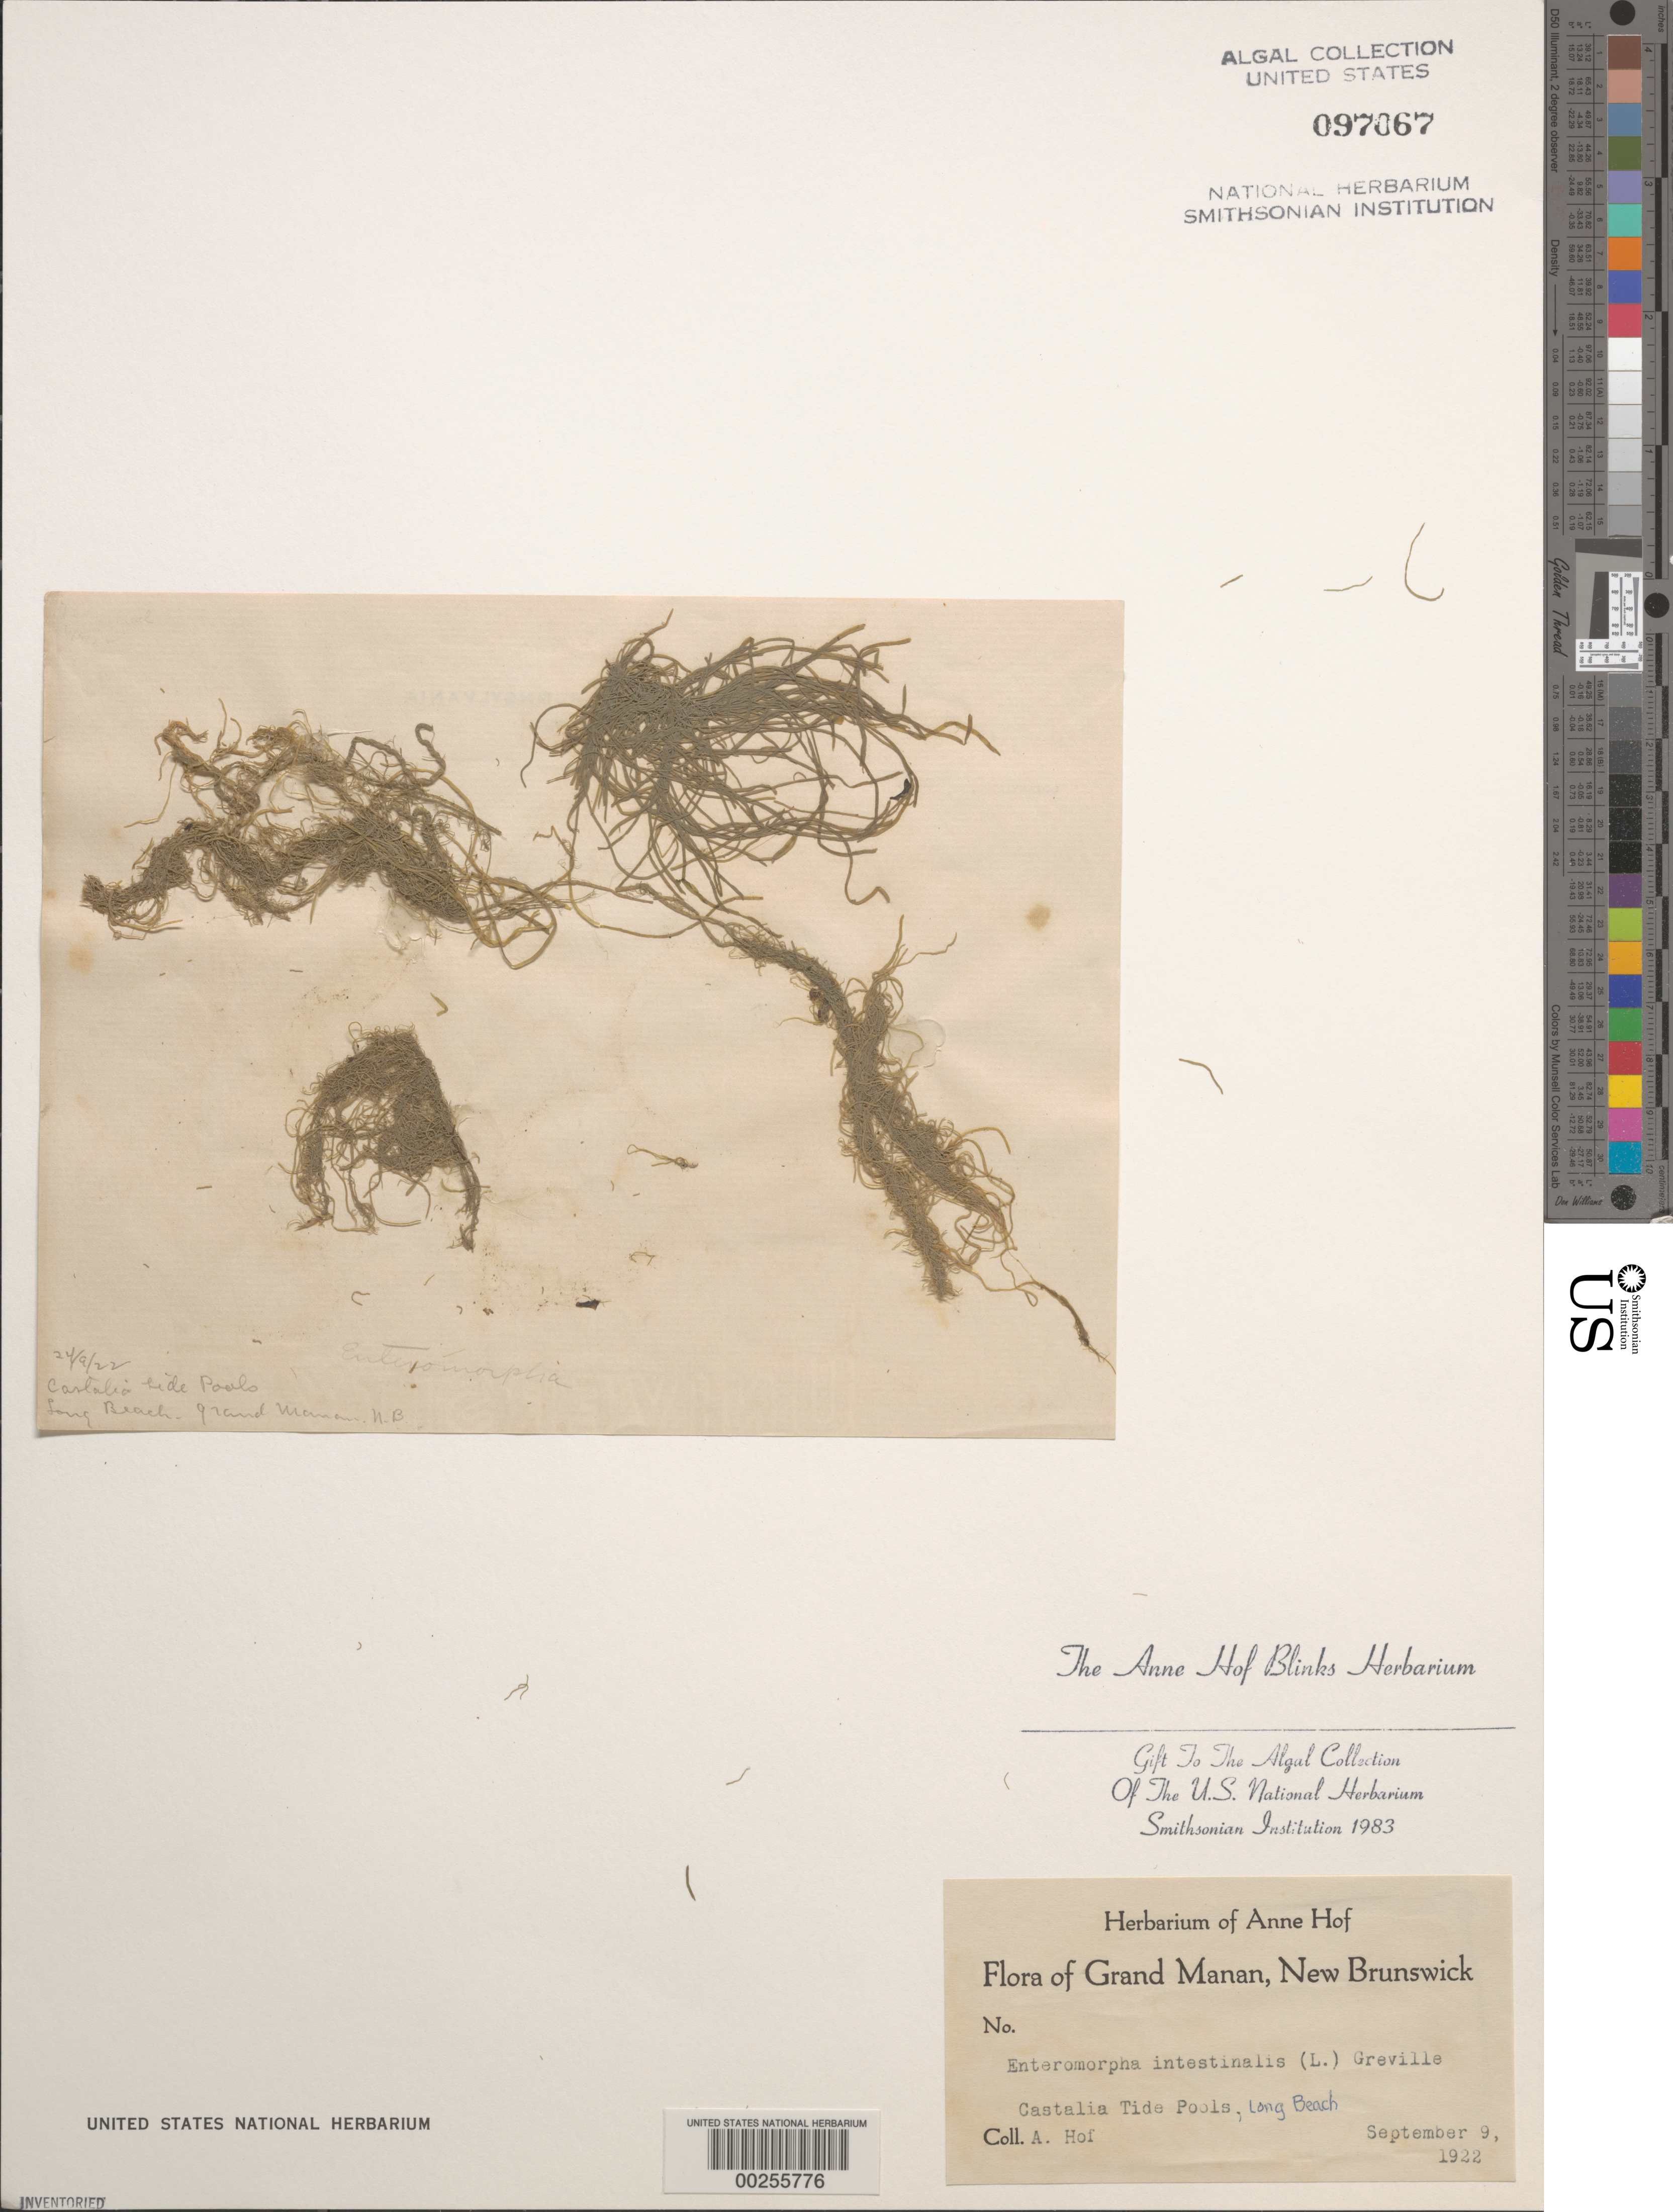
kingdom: Plantae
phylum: Chlorophyta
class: Ulvophyceae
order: Ulvales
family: Ulvaceae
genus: Ulva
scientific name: Ulva intestinalis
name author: L.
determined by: Algae name updating Project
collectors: A. Blinks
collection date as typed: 09 Sep 1922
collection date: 1922-09-09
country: Canada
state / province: New Brunswick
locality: Grand manan, castalia, long beach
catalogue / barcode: US 97067